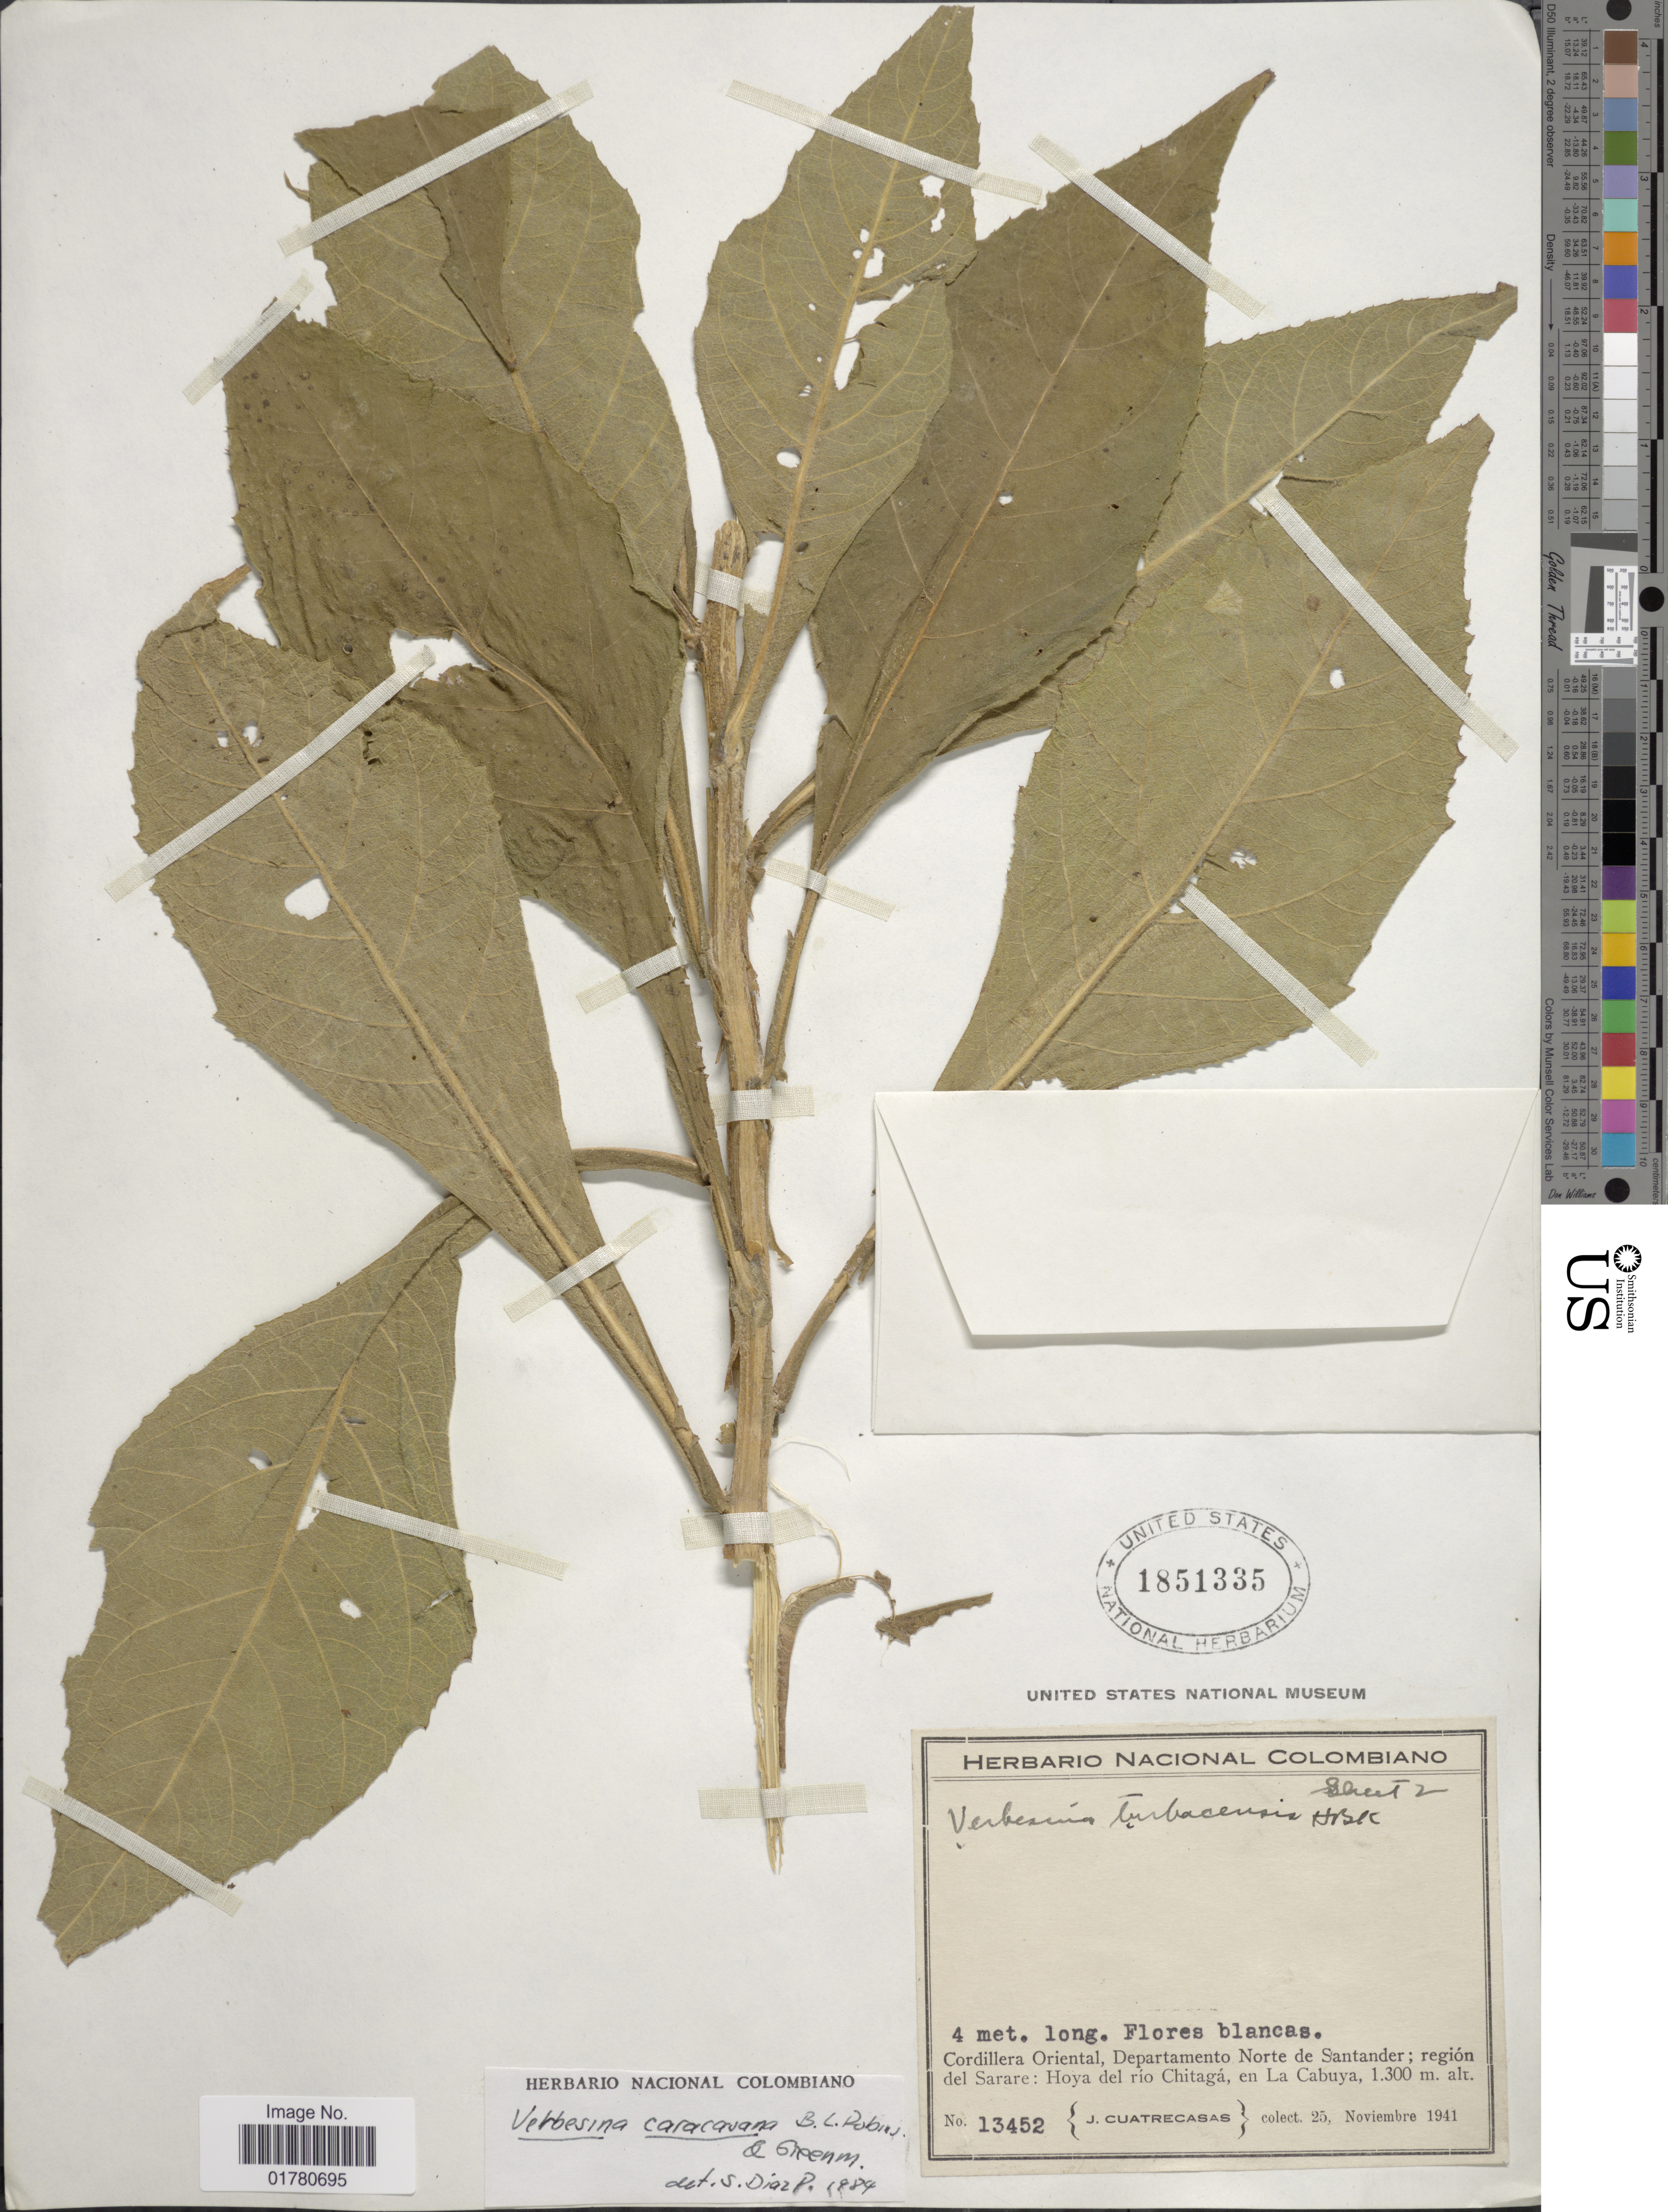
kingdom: Plantae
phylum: Tracheophyta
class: Magnoliopsida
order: Asterales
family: Asteraceae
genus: Verbesina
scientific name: Verbesina caracasana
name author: B.L. Rob. & Greenm.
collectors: J. Cuatrecasas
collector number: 13452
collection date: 1941-11-25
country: Colombia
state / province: Norte de Santander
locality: Cordillera Oriental, Departamento Norte de Santander; región del Sarare: Hoya del río Chitagá, en La Cabuya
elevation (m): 1300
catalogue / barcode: US 1851335